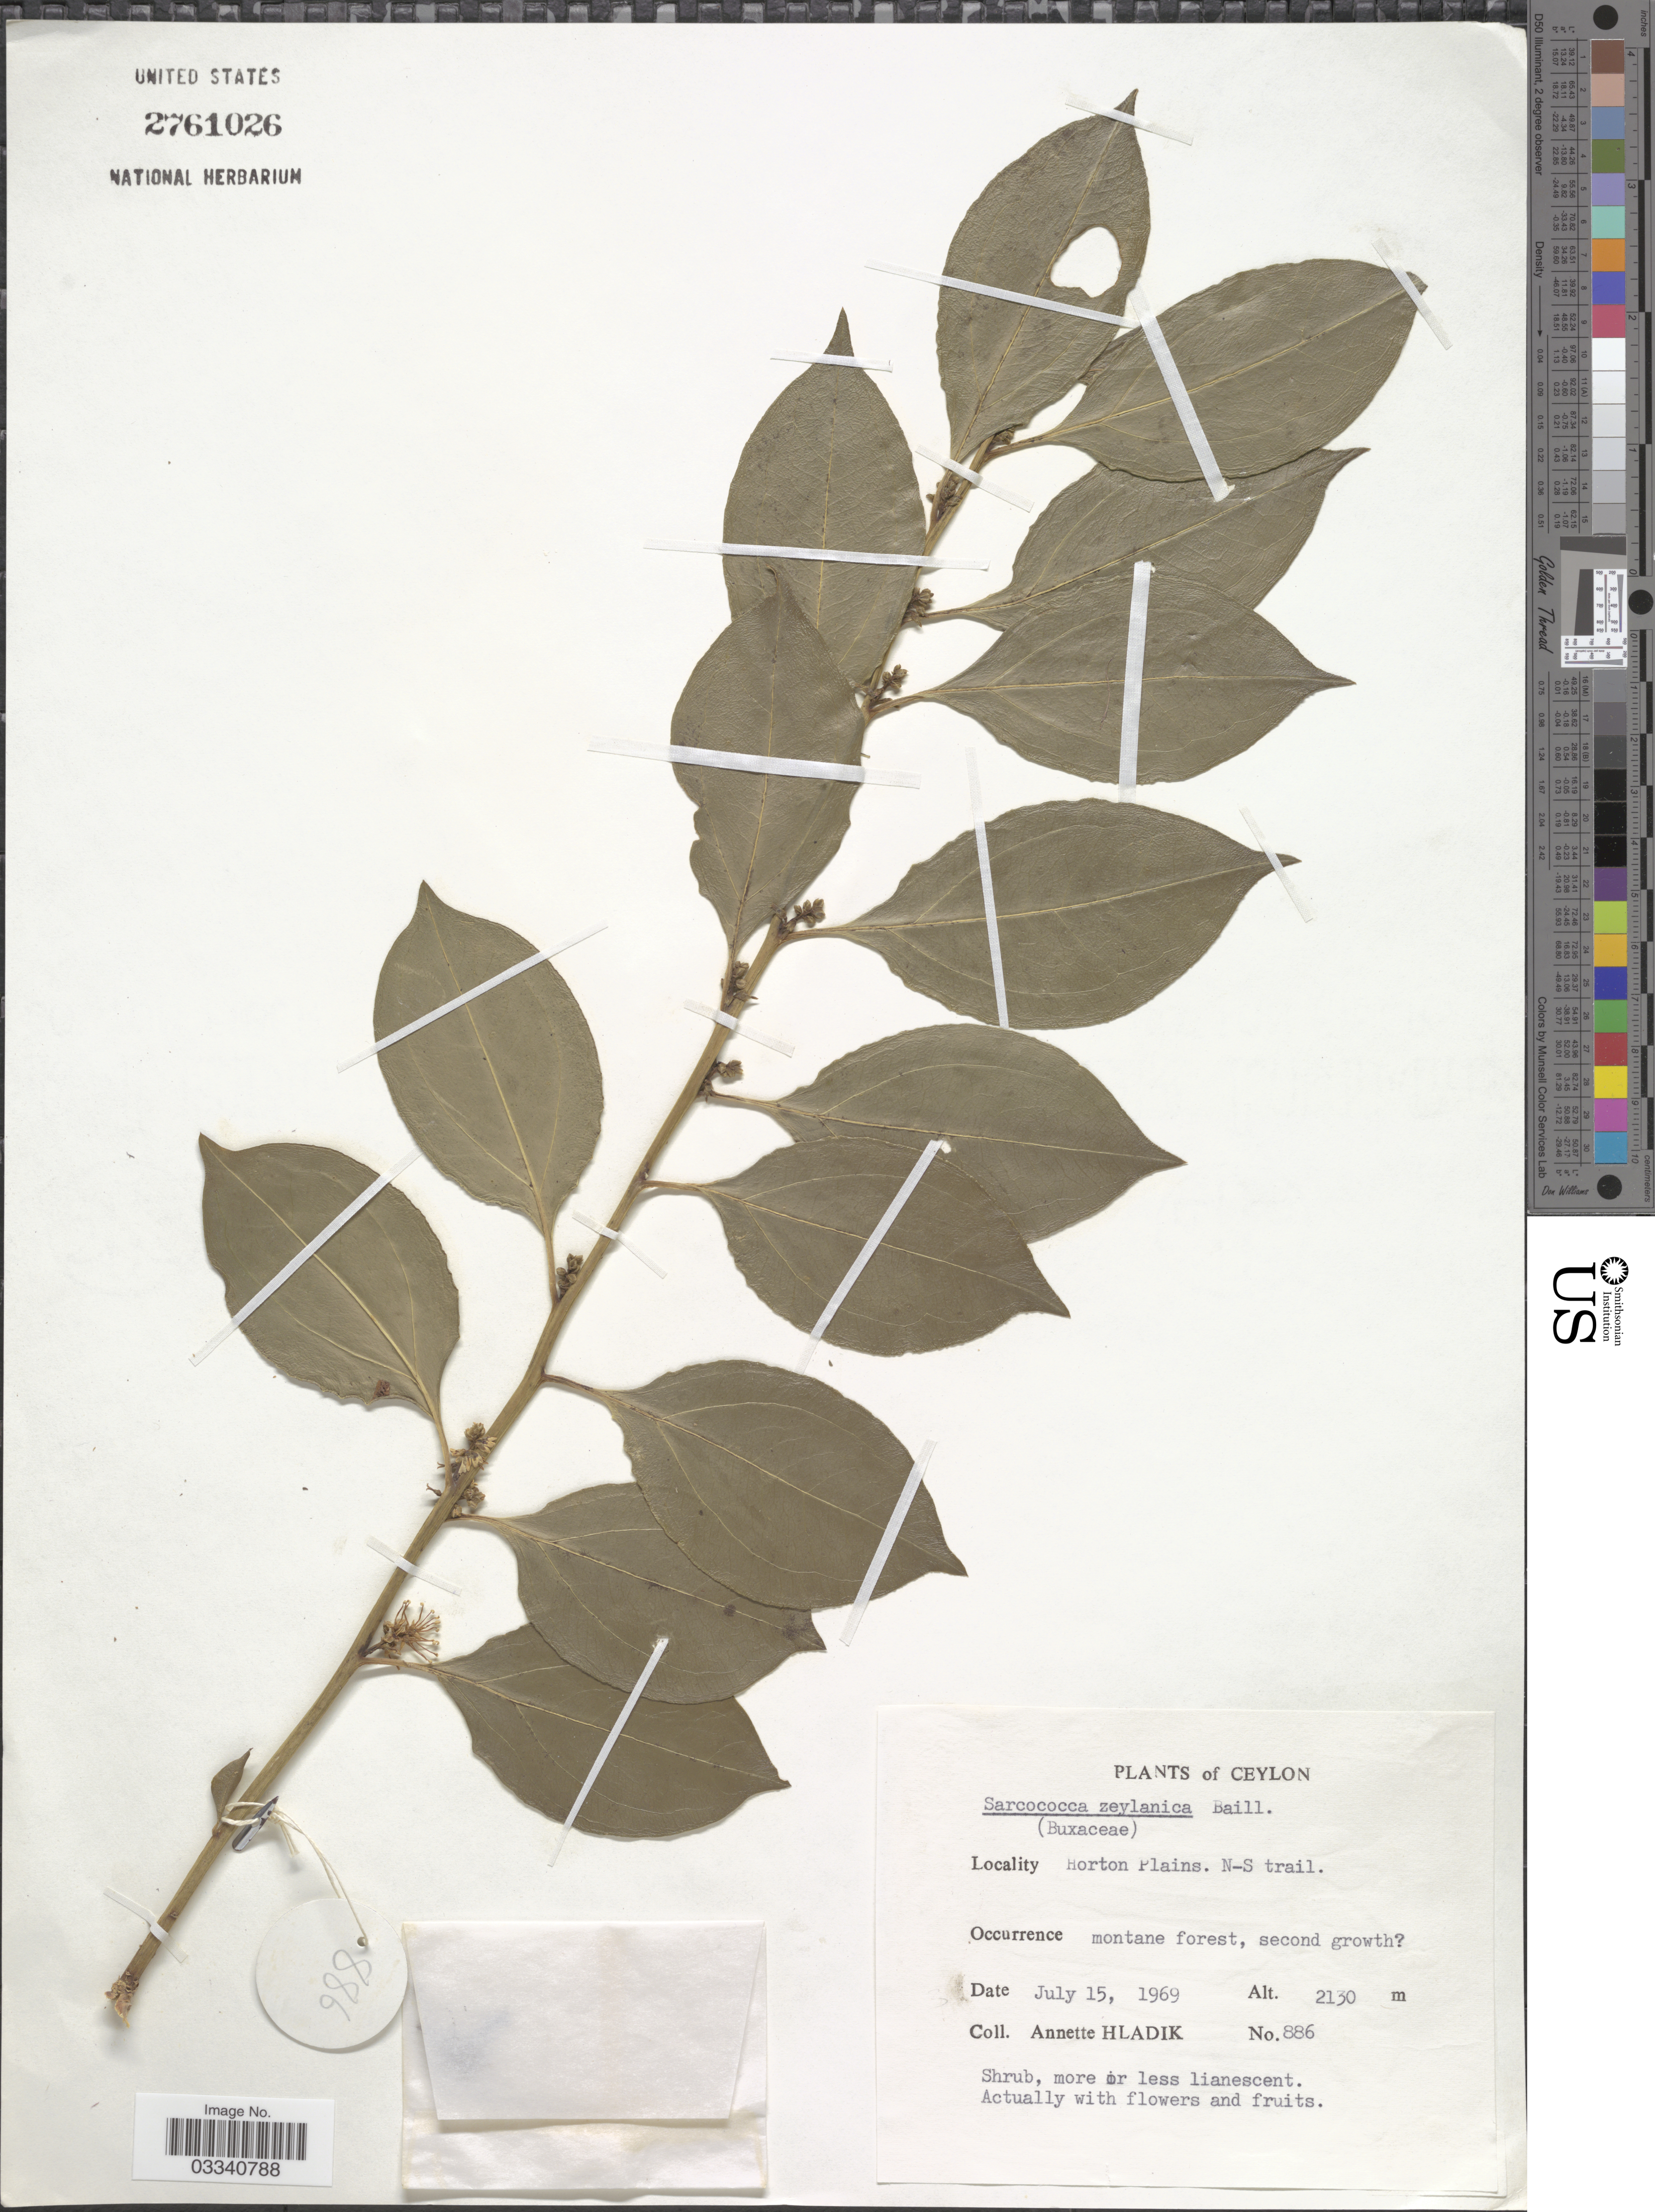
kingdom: Plantae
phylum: Tracheophyta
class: Magnoliopsida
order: Buxales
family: Buxaceae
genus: Sarcococca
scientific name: Sarcococca zeylanica var. zeylanica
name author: Baill.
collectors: A. Hladik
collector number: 886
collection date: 1969-07-15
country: Sri Lanka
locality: Ceylon. Horton Plains. N-S trail.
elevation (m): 2130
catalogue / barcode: US 2761026